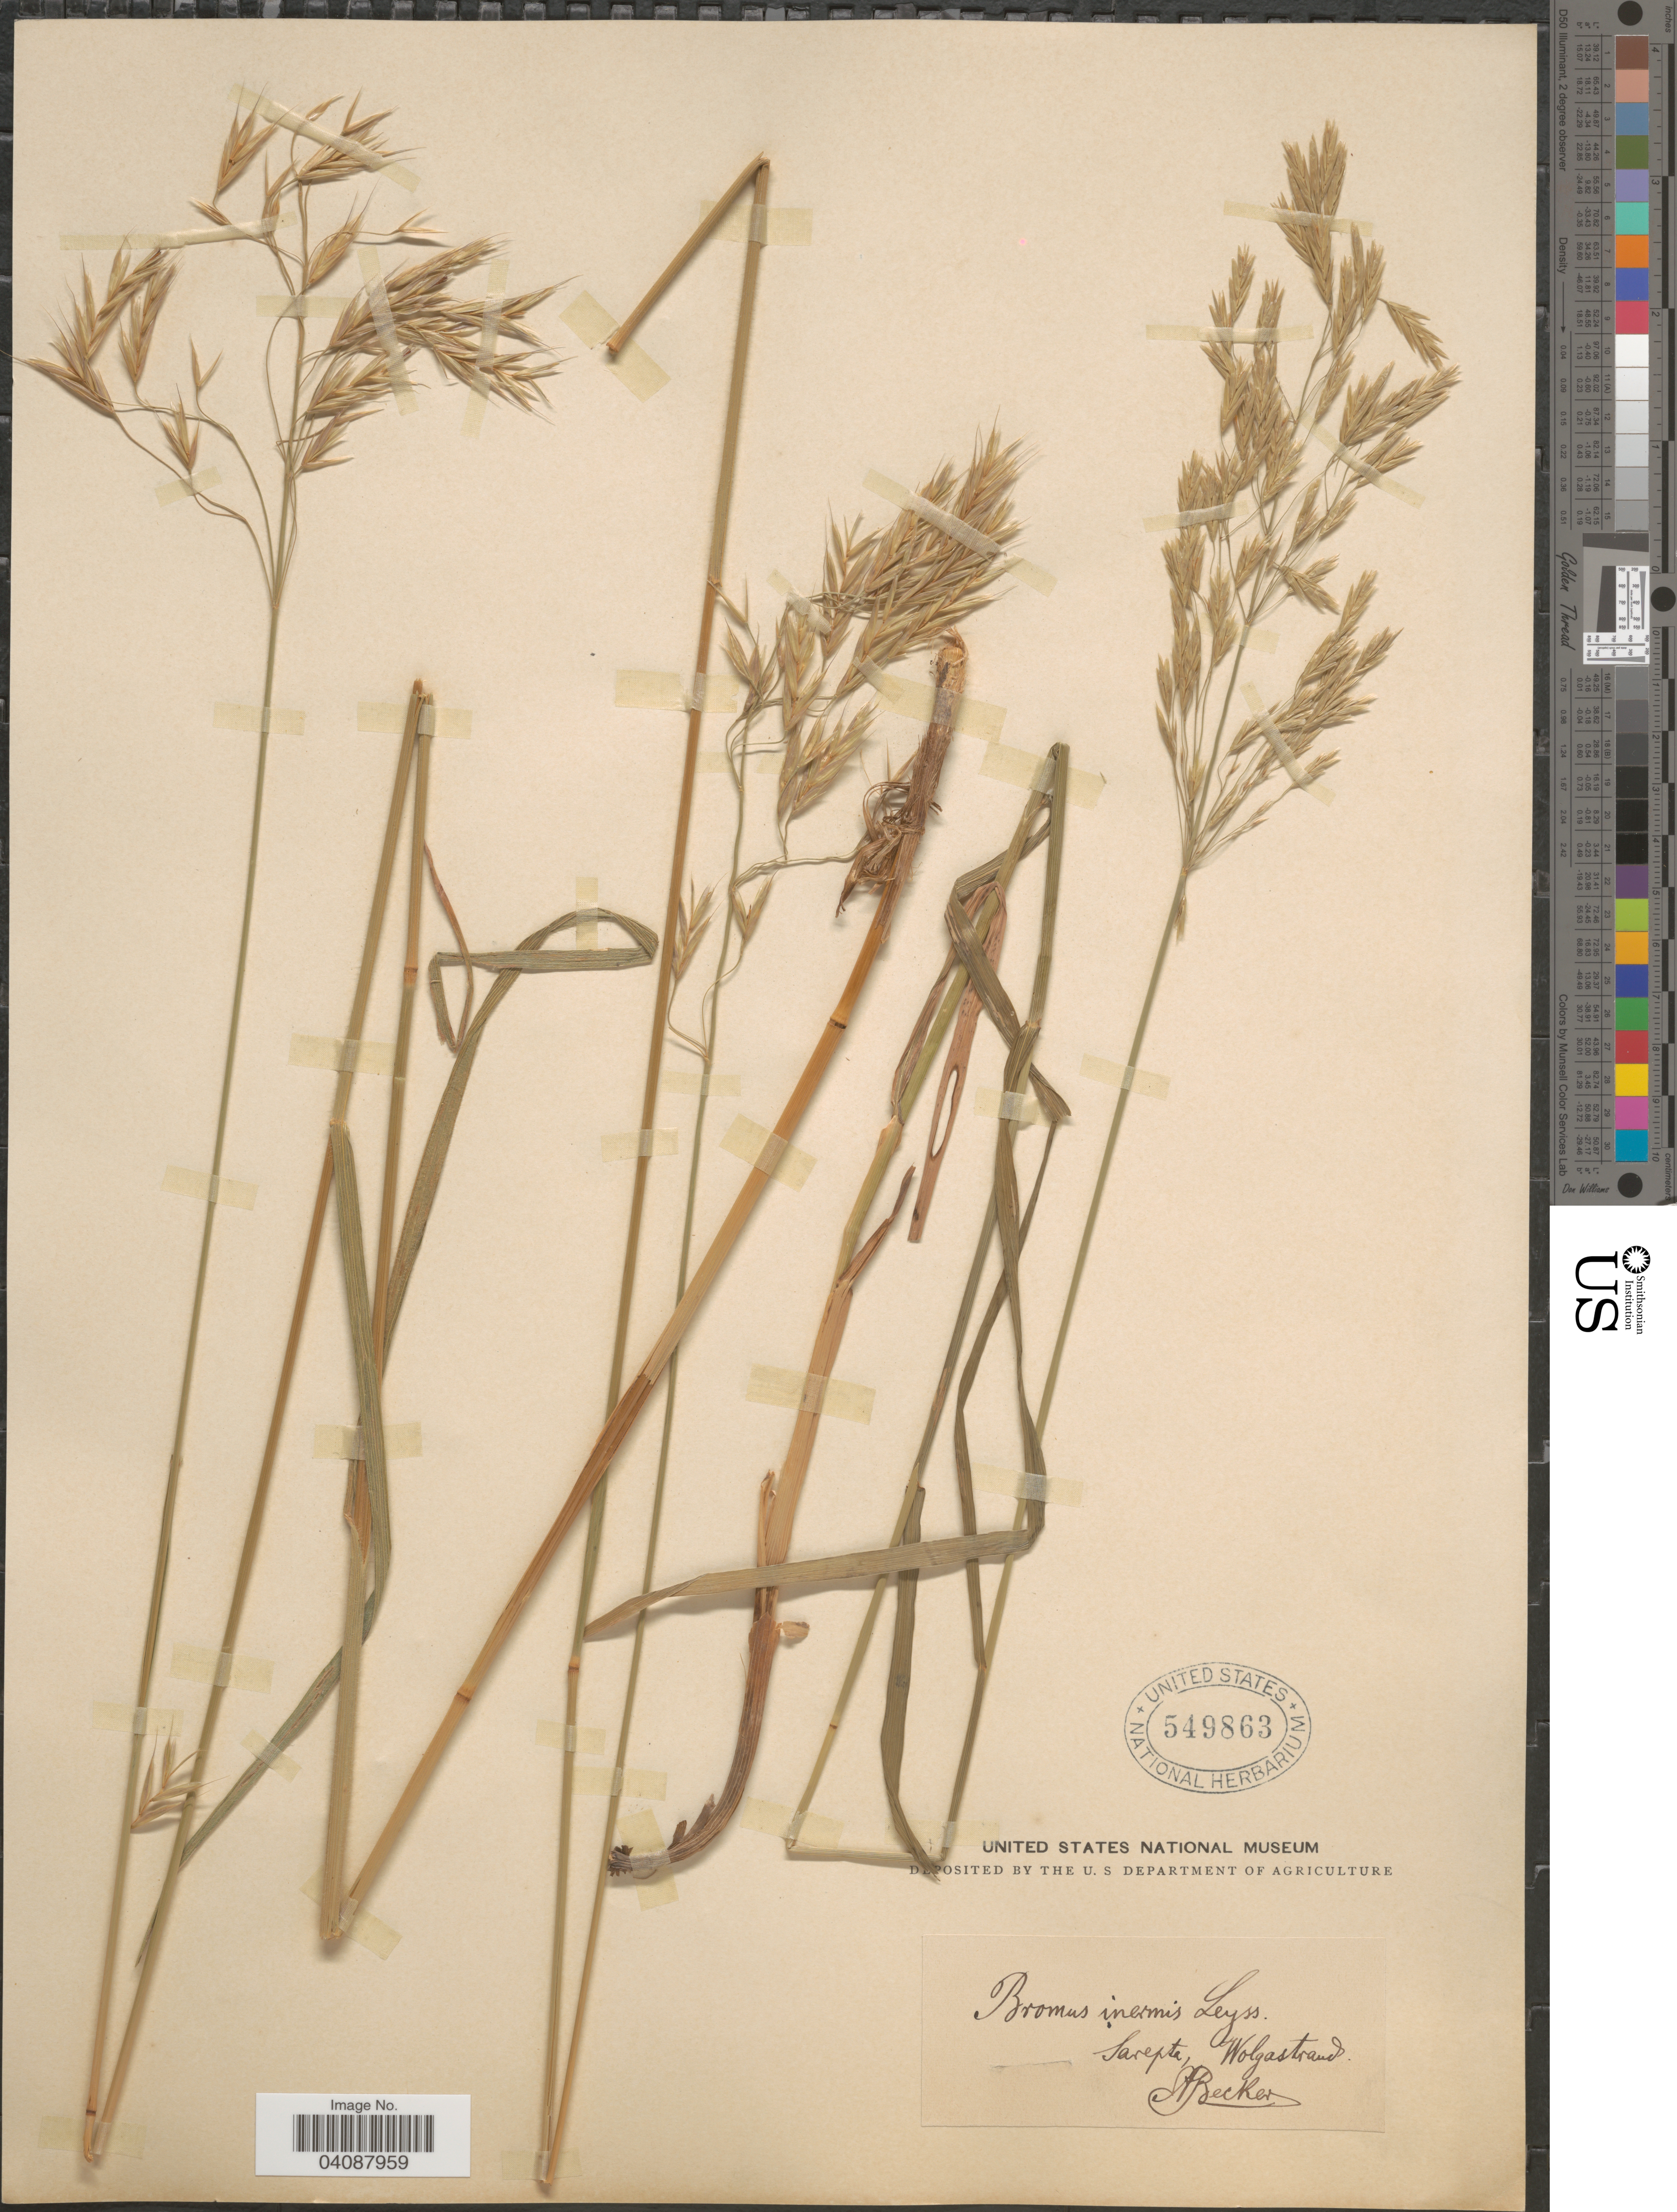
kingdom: Plantae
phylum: Tracheophyta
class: Liliopsida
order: Poales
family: Poaceae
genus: Bromus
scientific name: Bromus inermis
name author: Leyss.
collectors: A. Becker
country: Russian Federation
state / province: Volgograd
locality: Sarepta, Wolgastrand.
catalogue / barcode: US 549863